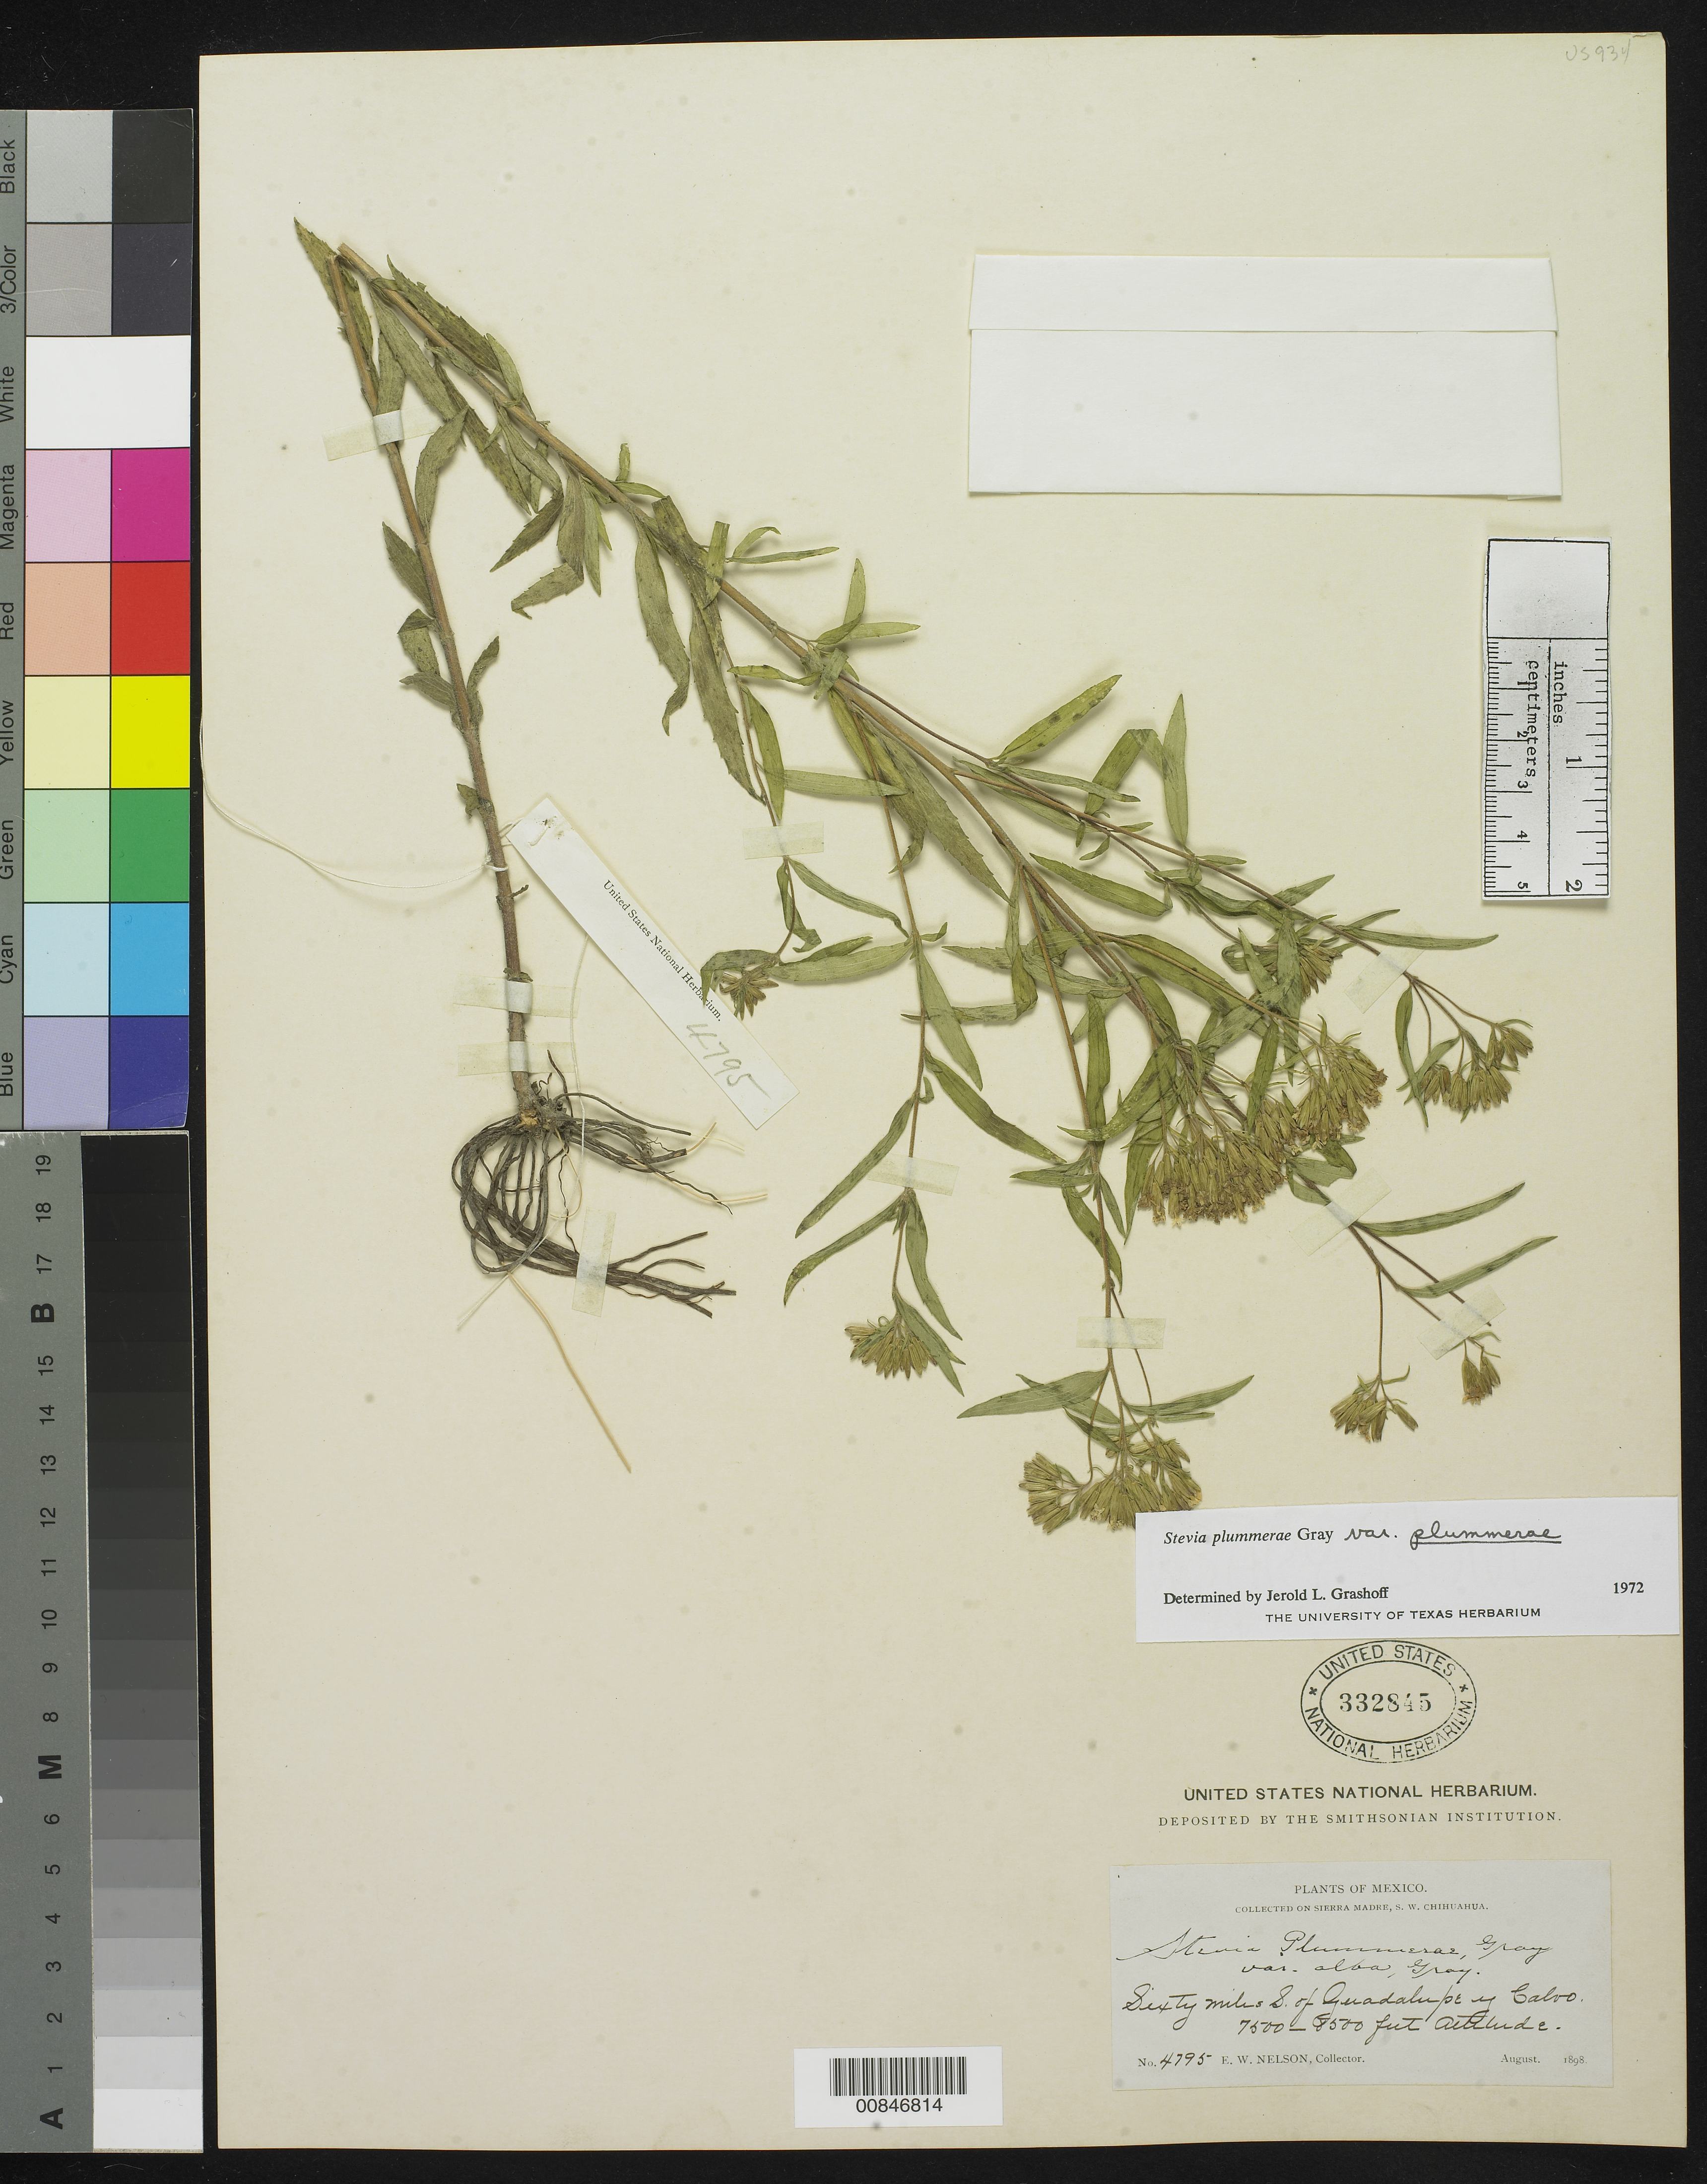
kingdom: Plantae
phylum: Tracheophyta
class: Magnoliopsida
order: Asterales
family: Asteraceae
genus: Stevia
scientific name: Stevia plummerae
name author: A. Gray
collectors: E. W. Nelson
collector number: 4795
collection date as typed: Aug 1898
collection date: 1898-08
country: Mexico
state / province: Chihuahua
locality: Sixty miles S of Guadalupe y Calvo. Sierra Madre, S.W. Chihuahua.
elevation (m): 2286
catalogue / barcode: US 332845